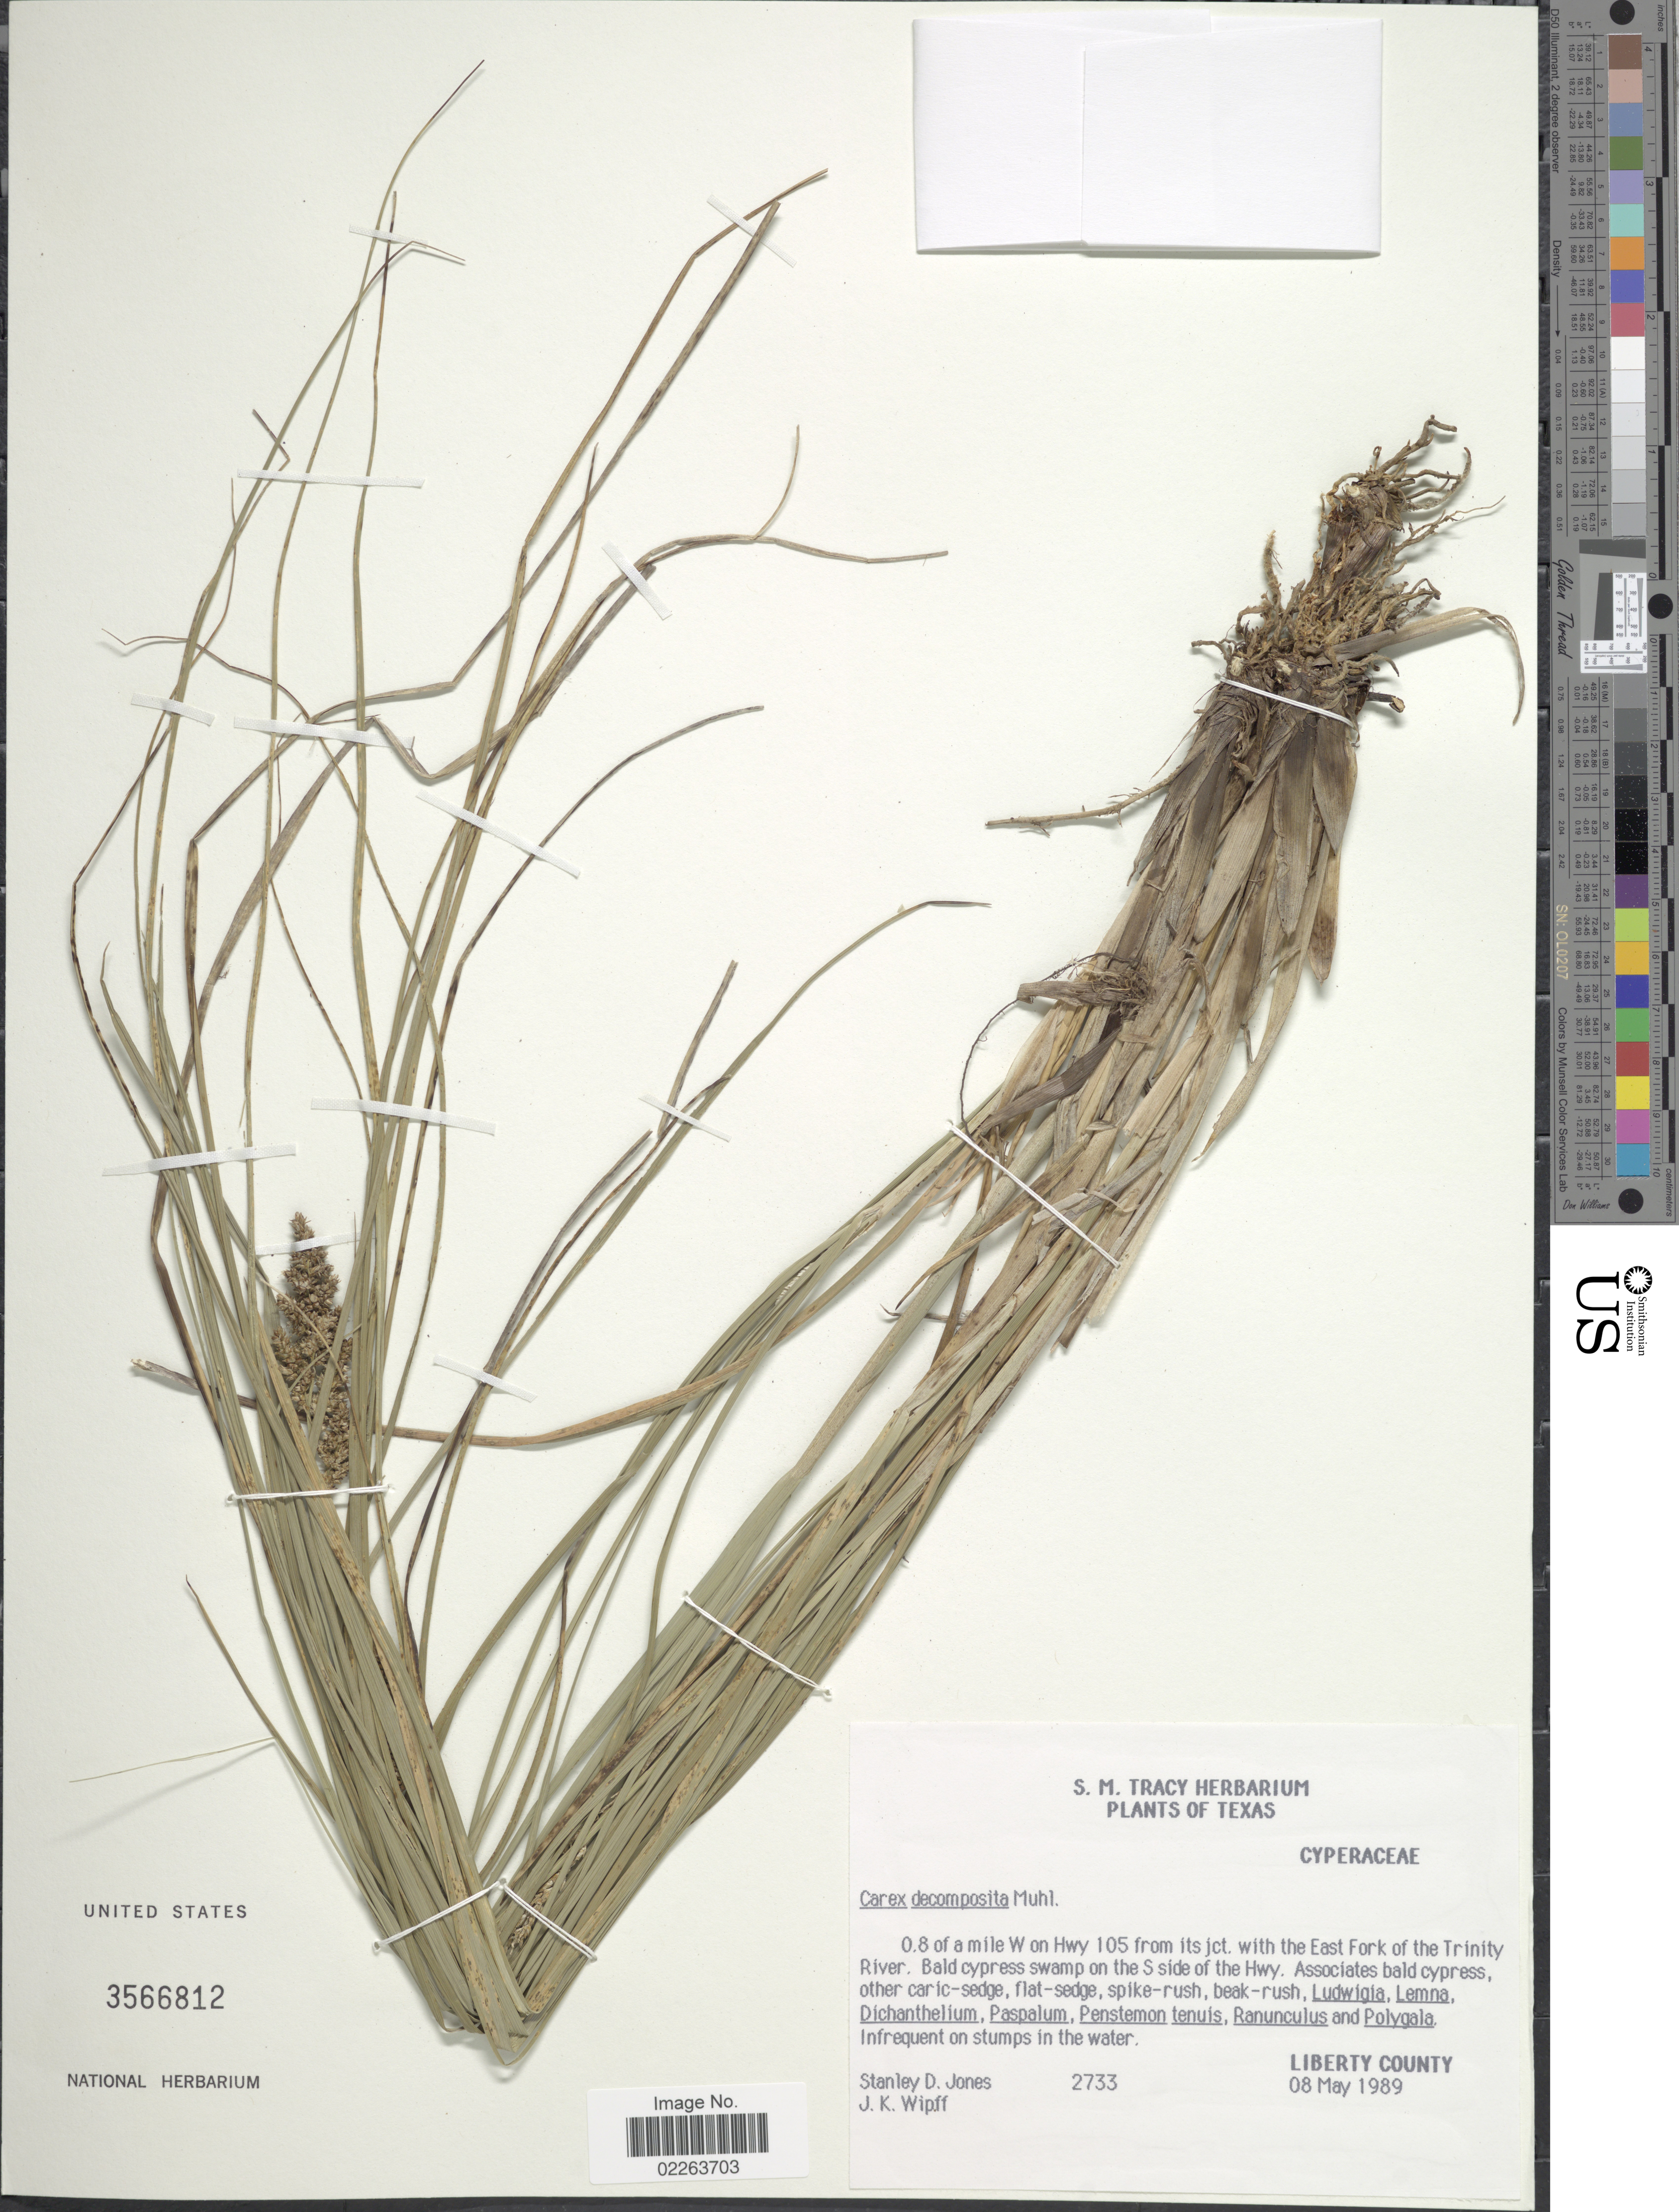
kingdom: Plantae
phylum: Tracheophyta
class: Liliopsida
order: Poales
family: Cyperaceae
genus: Carex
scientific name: Carex decomposita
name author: Muhl.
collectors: S. D. Jones & J. K. Wipff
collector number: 2733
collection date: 1989-05-08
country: United States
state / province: Texas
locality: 0.8 of a mile W on Hwy 105 from its jct. with the East Fork of the Trinity river. Liberty county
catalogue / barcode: US 3566812